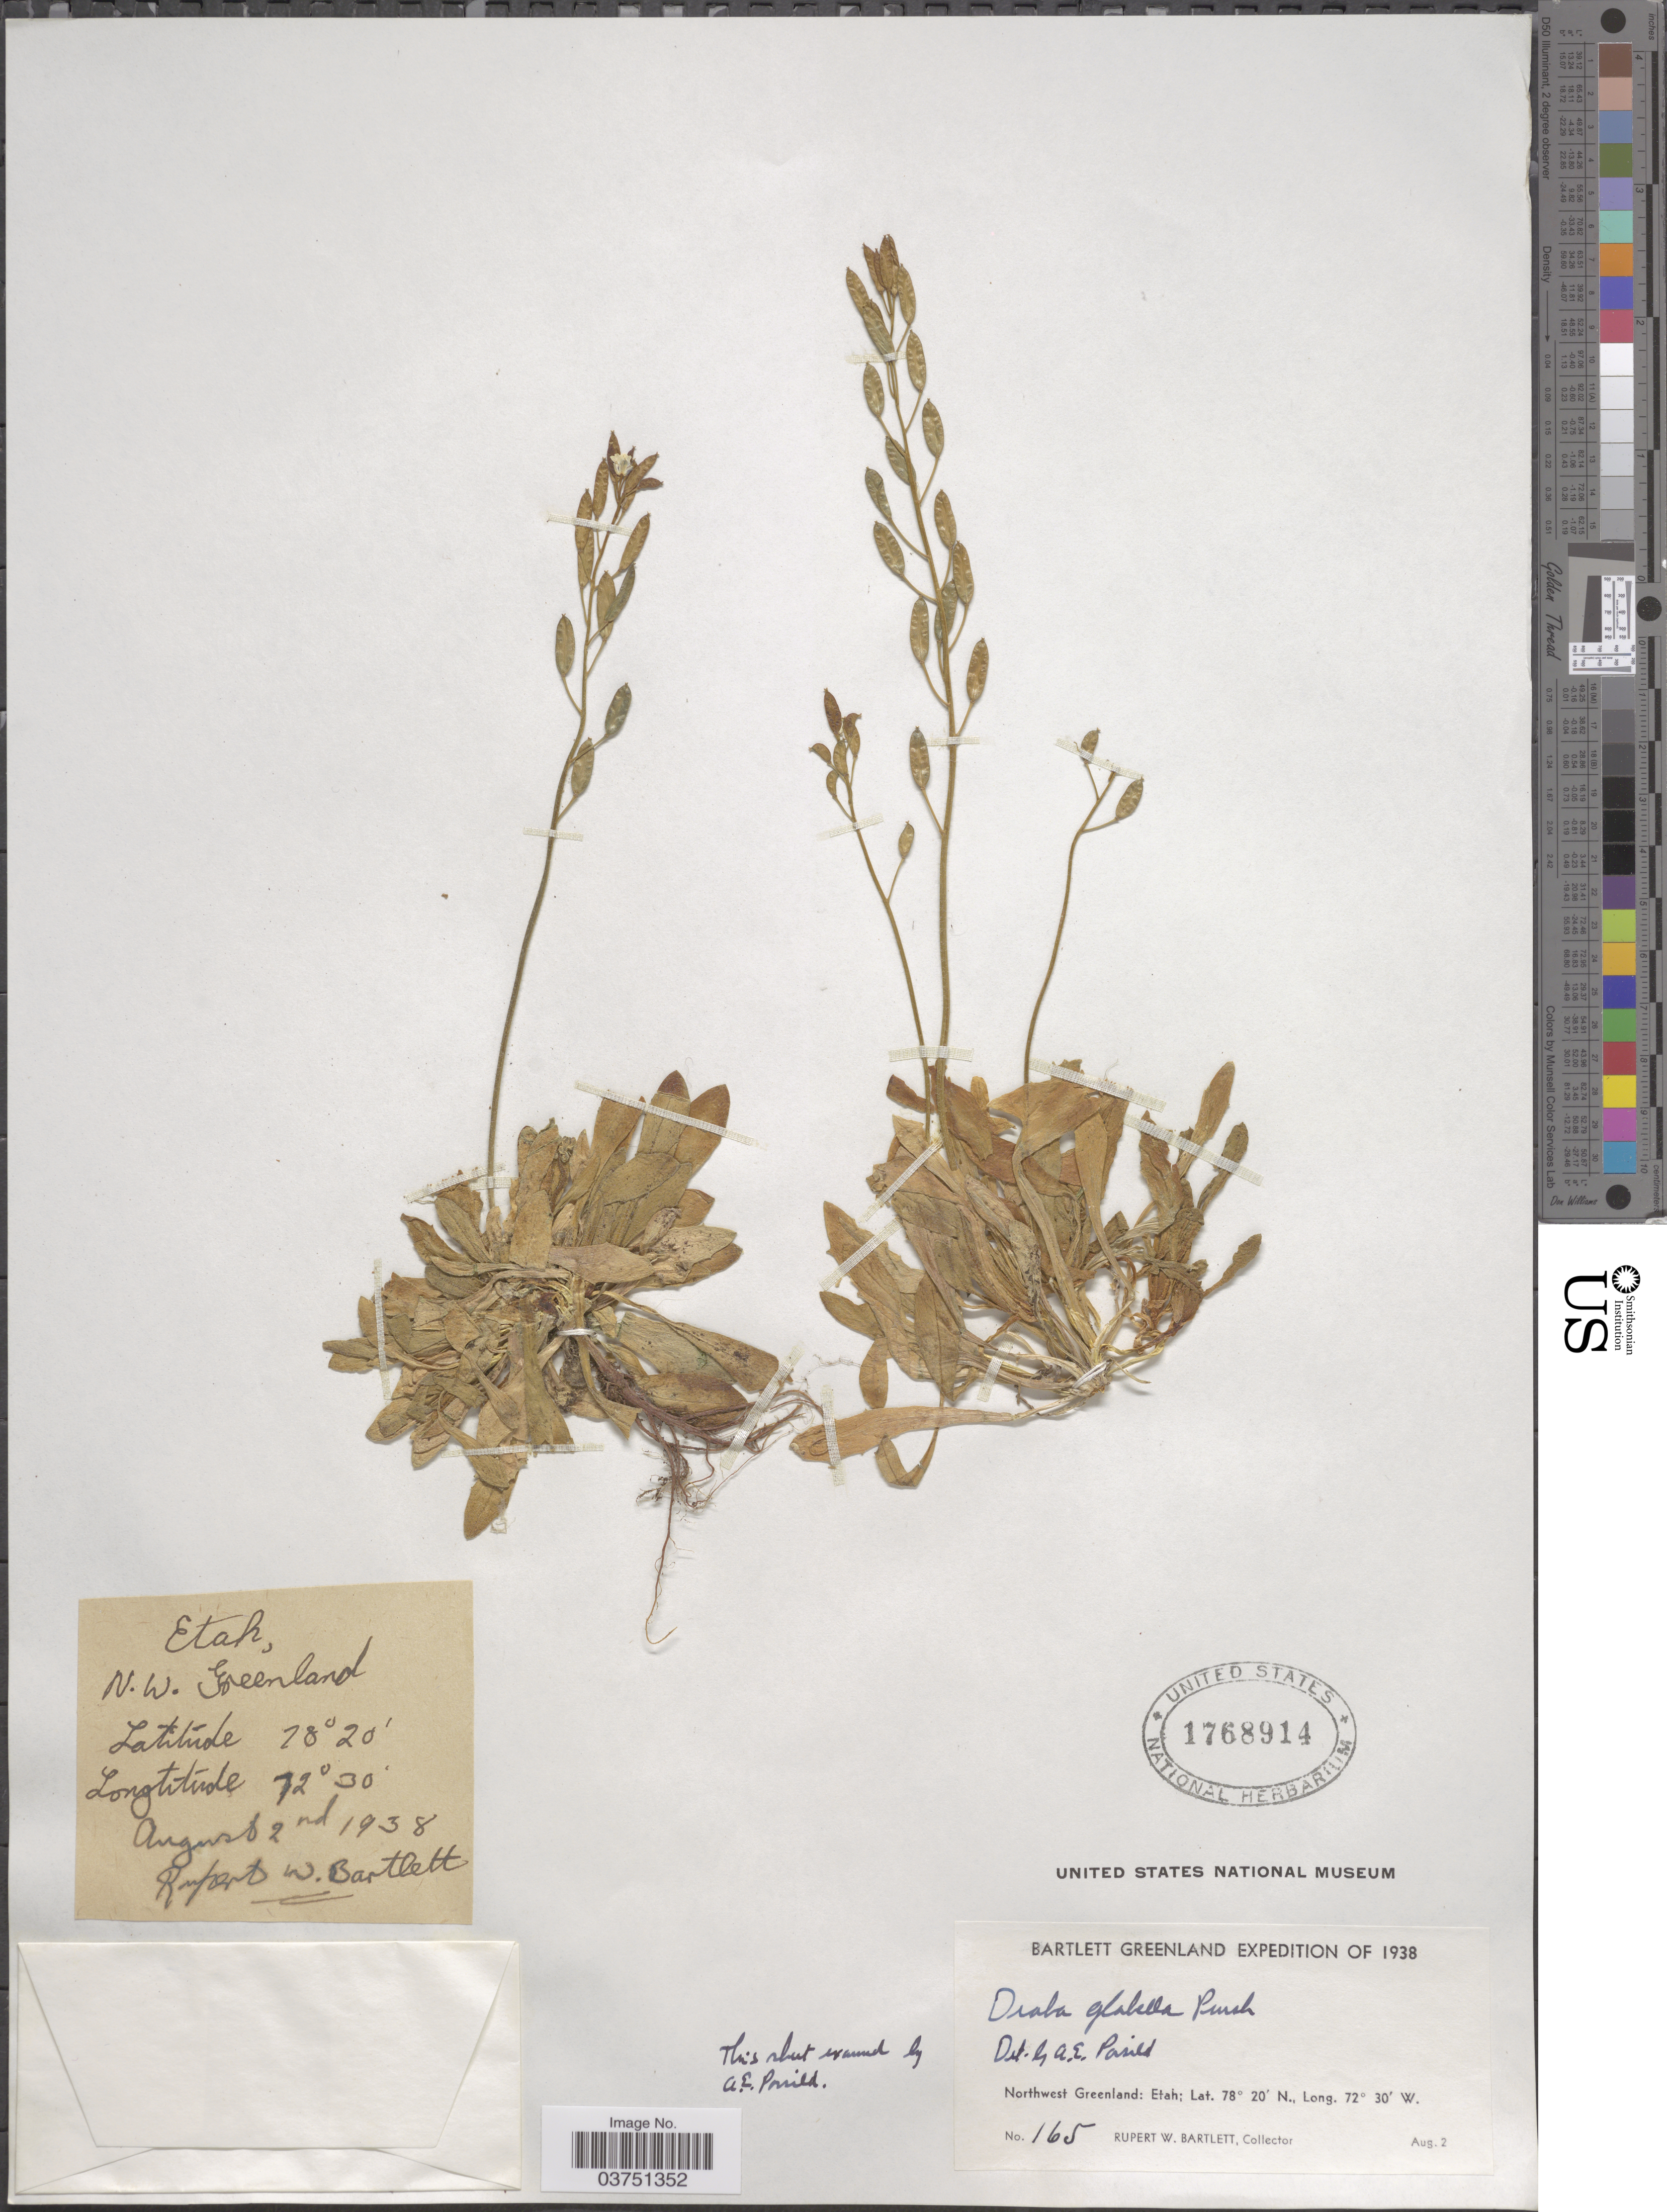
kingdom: Plantae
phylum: Tracheophyta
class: Magnoliopsida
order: Brassicales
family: Brassicaceae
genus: Draba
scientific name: Draba glabella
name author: Pursh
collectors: R. W. Bartlett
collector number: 165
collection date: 1938-08-02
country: Greenland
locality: Northwest Greenland: Etah.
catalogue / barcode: US 1768914